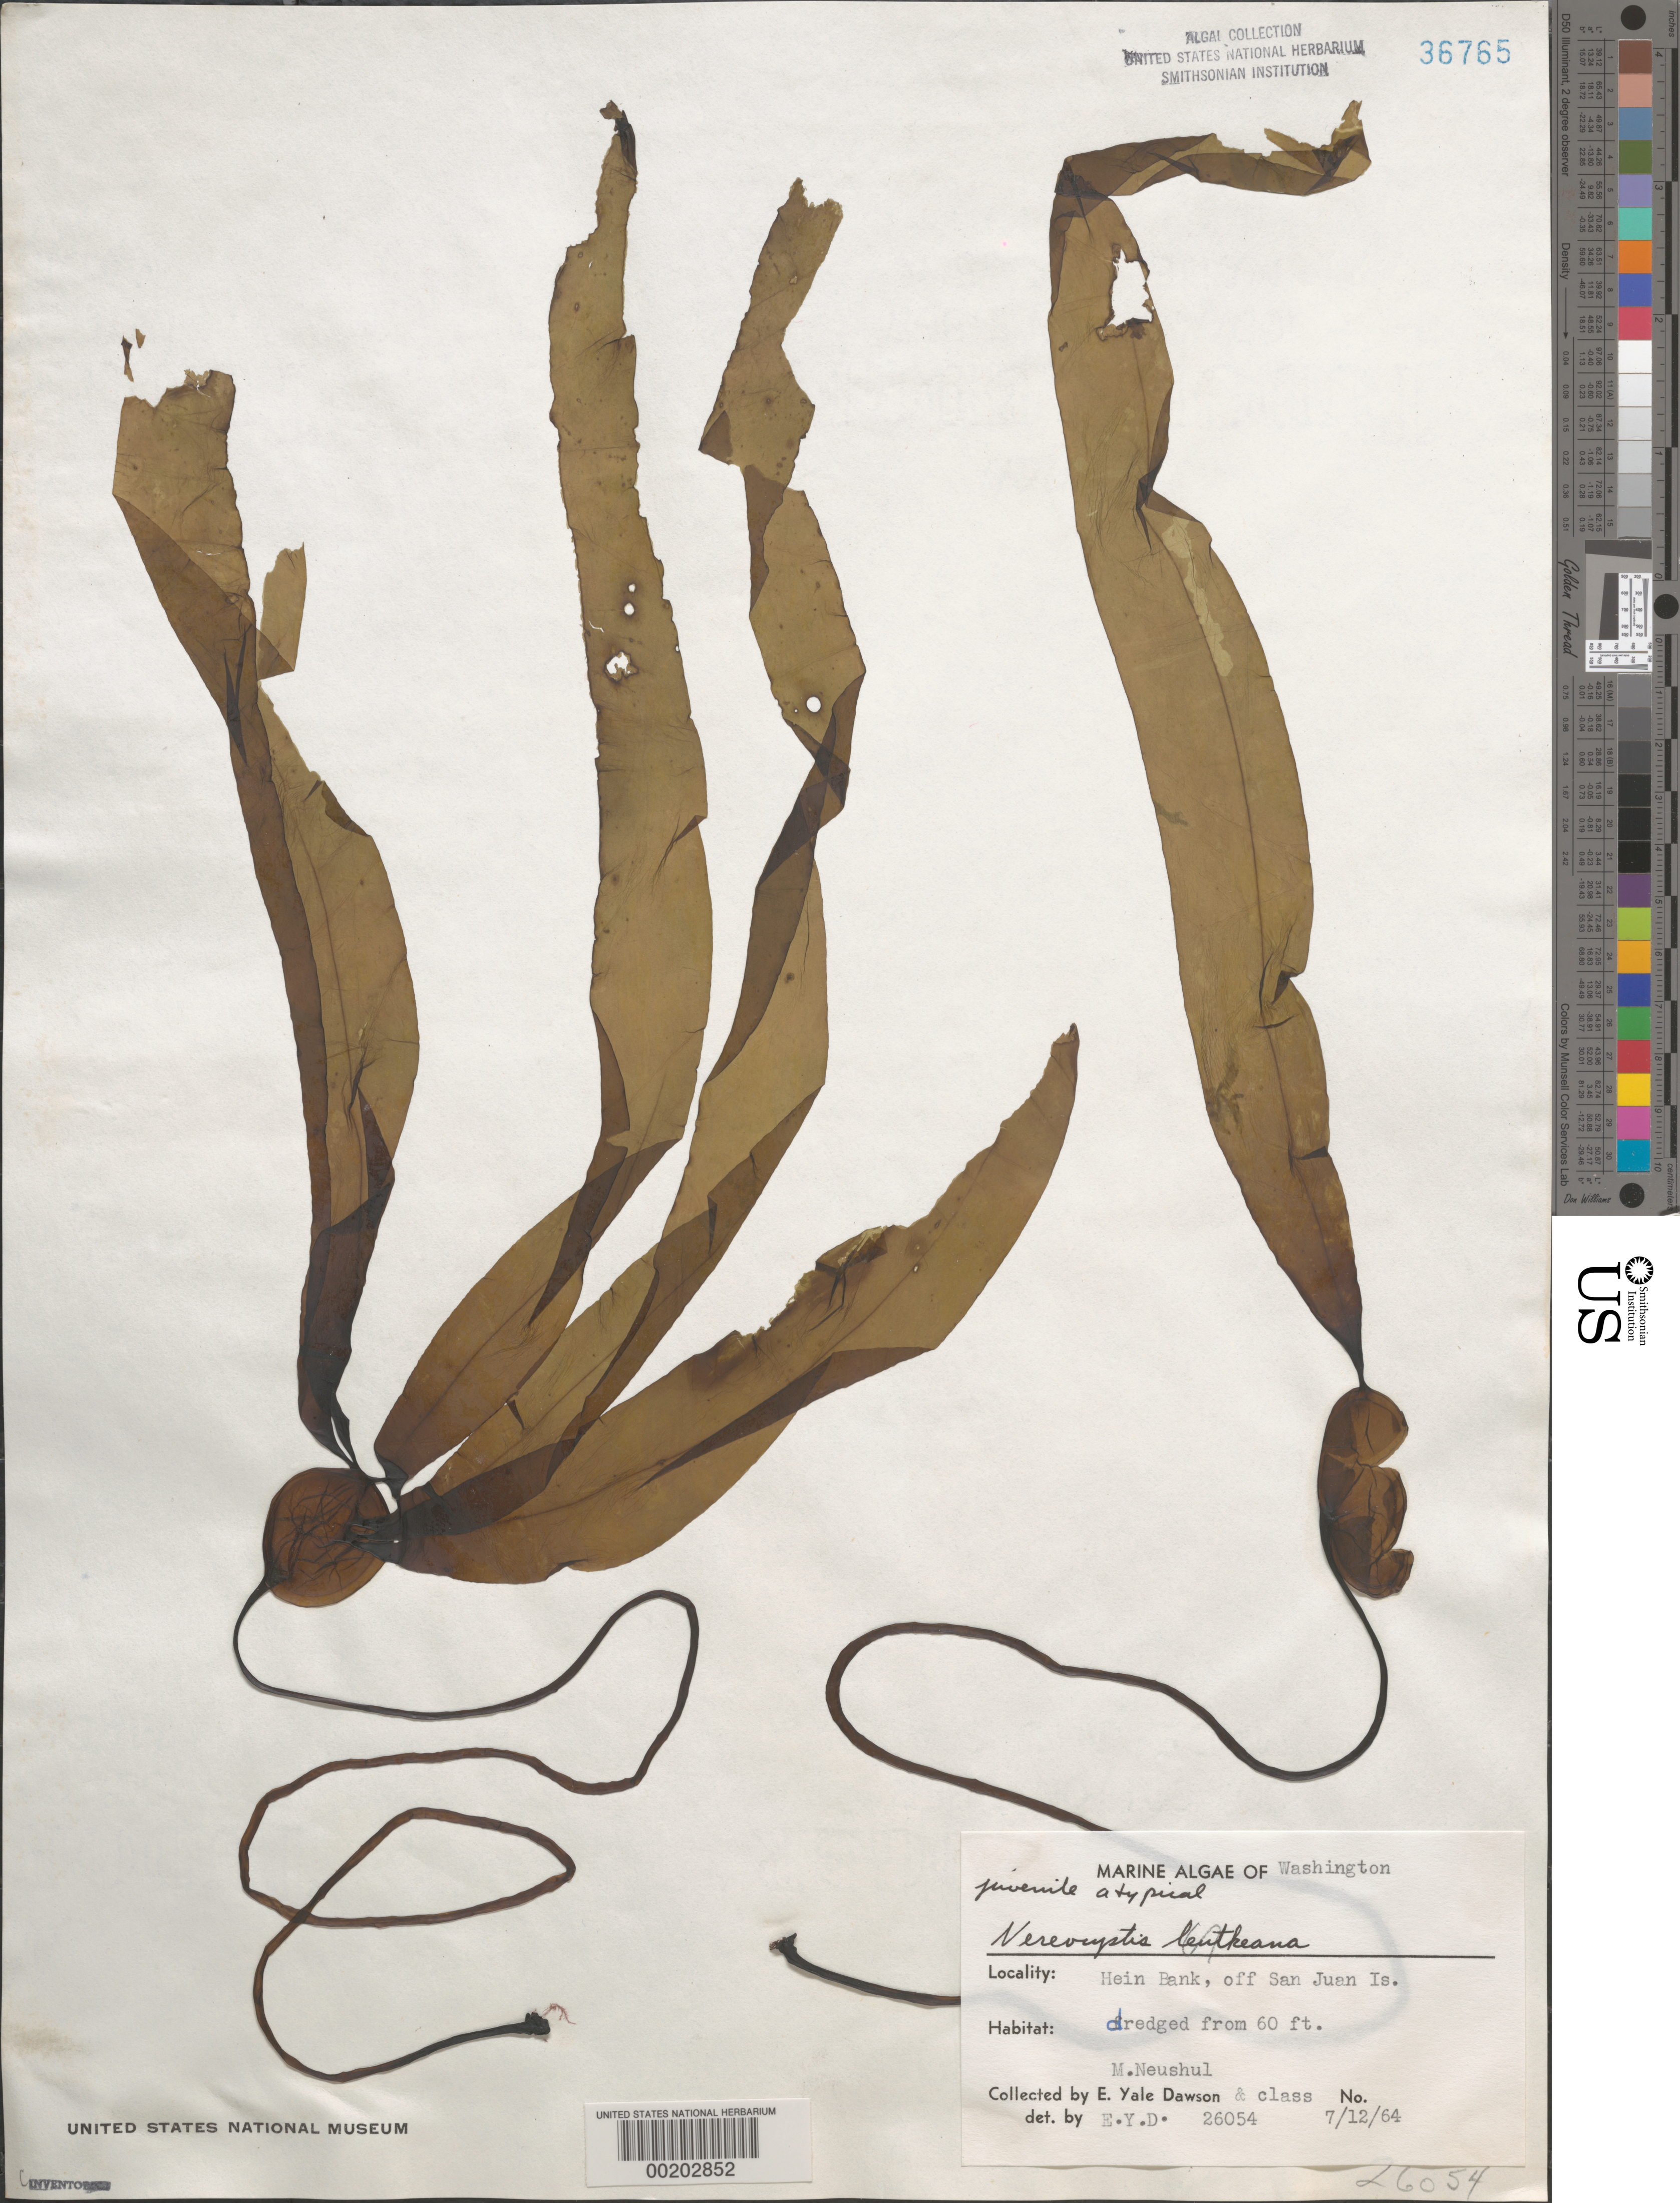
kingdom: Chromista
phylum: Ochrophyta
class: Phaeophyceae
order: Laminariales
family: Laminariaceae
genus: Nereocystis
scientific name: Nereocystis luetkeana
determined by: Dawson, E. Y.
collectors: E. Y. Dawson & M. Neushul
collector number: EYD 26054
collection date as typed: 12 Jul 1963 or 12 Jul 1964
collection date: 1963-07-12 or 1964-07-12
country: United States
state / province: Washington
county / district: San Juan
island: San Juan Island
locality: Hein Bank, off San Juan Island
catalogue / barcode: US 36765